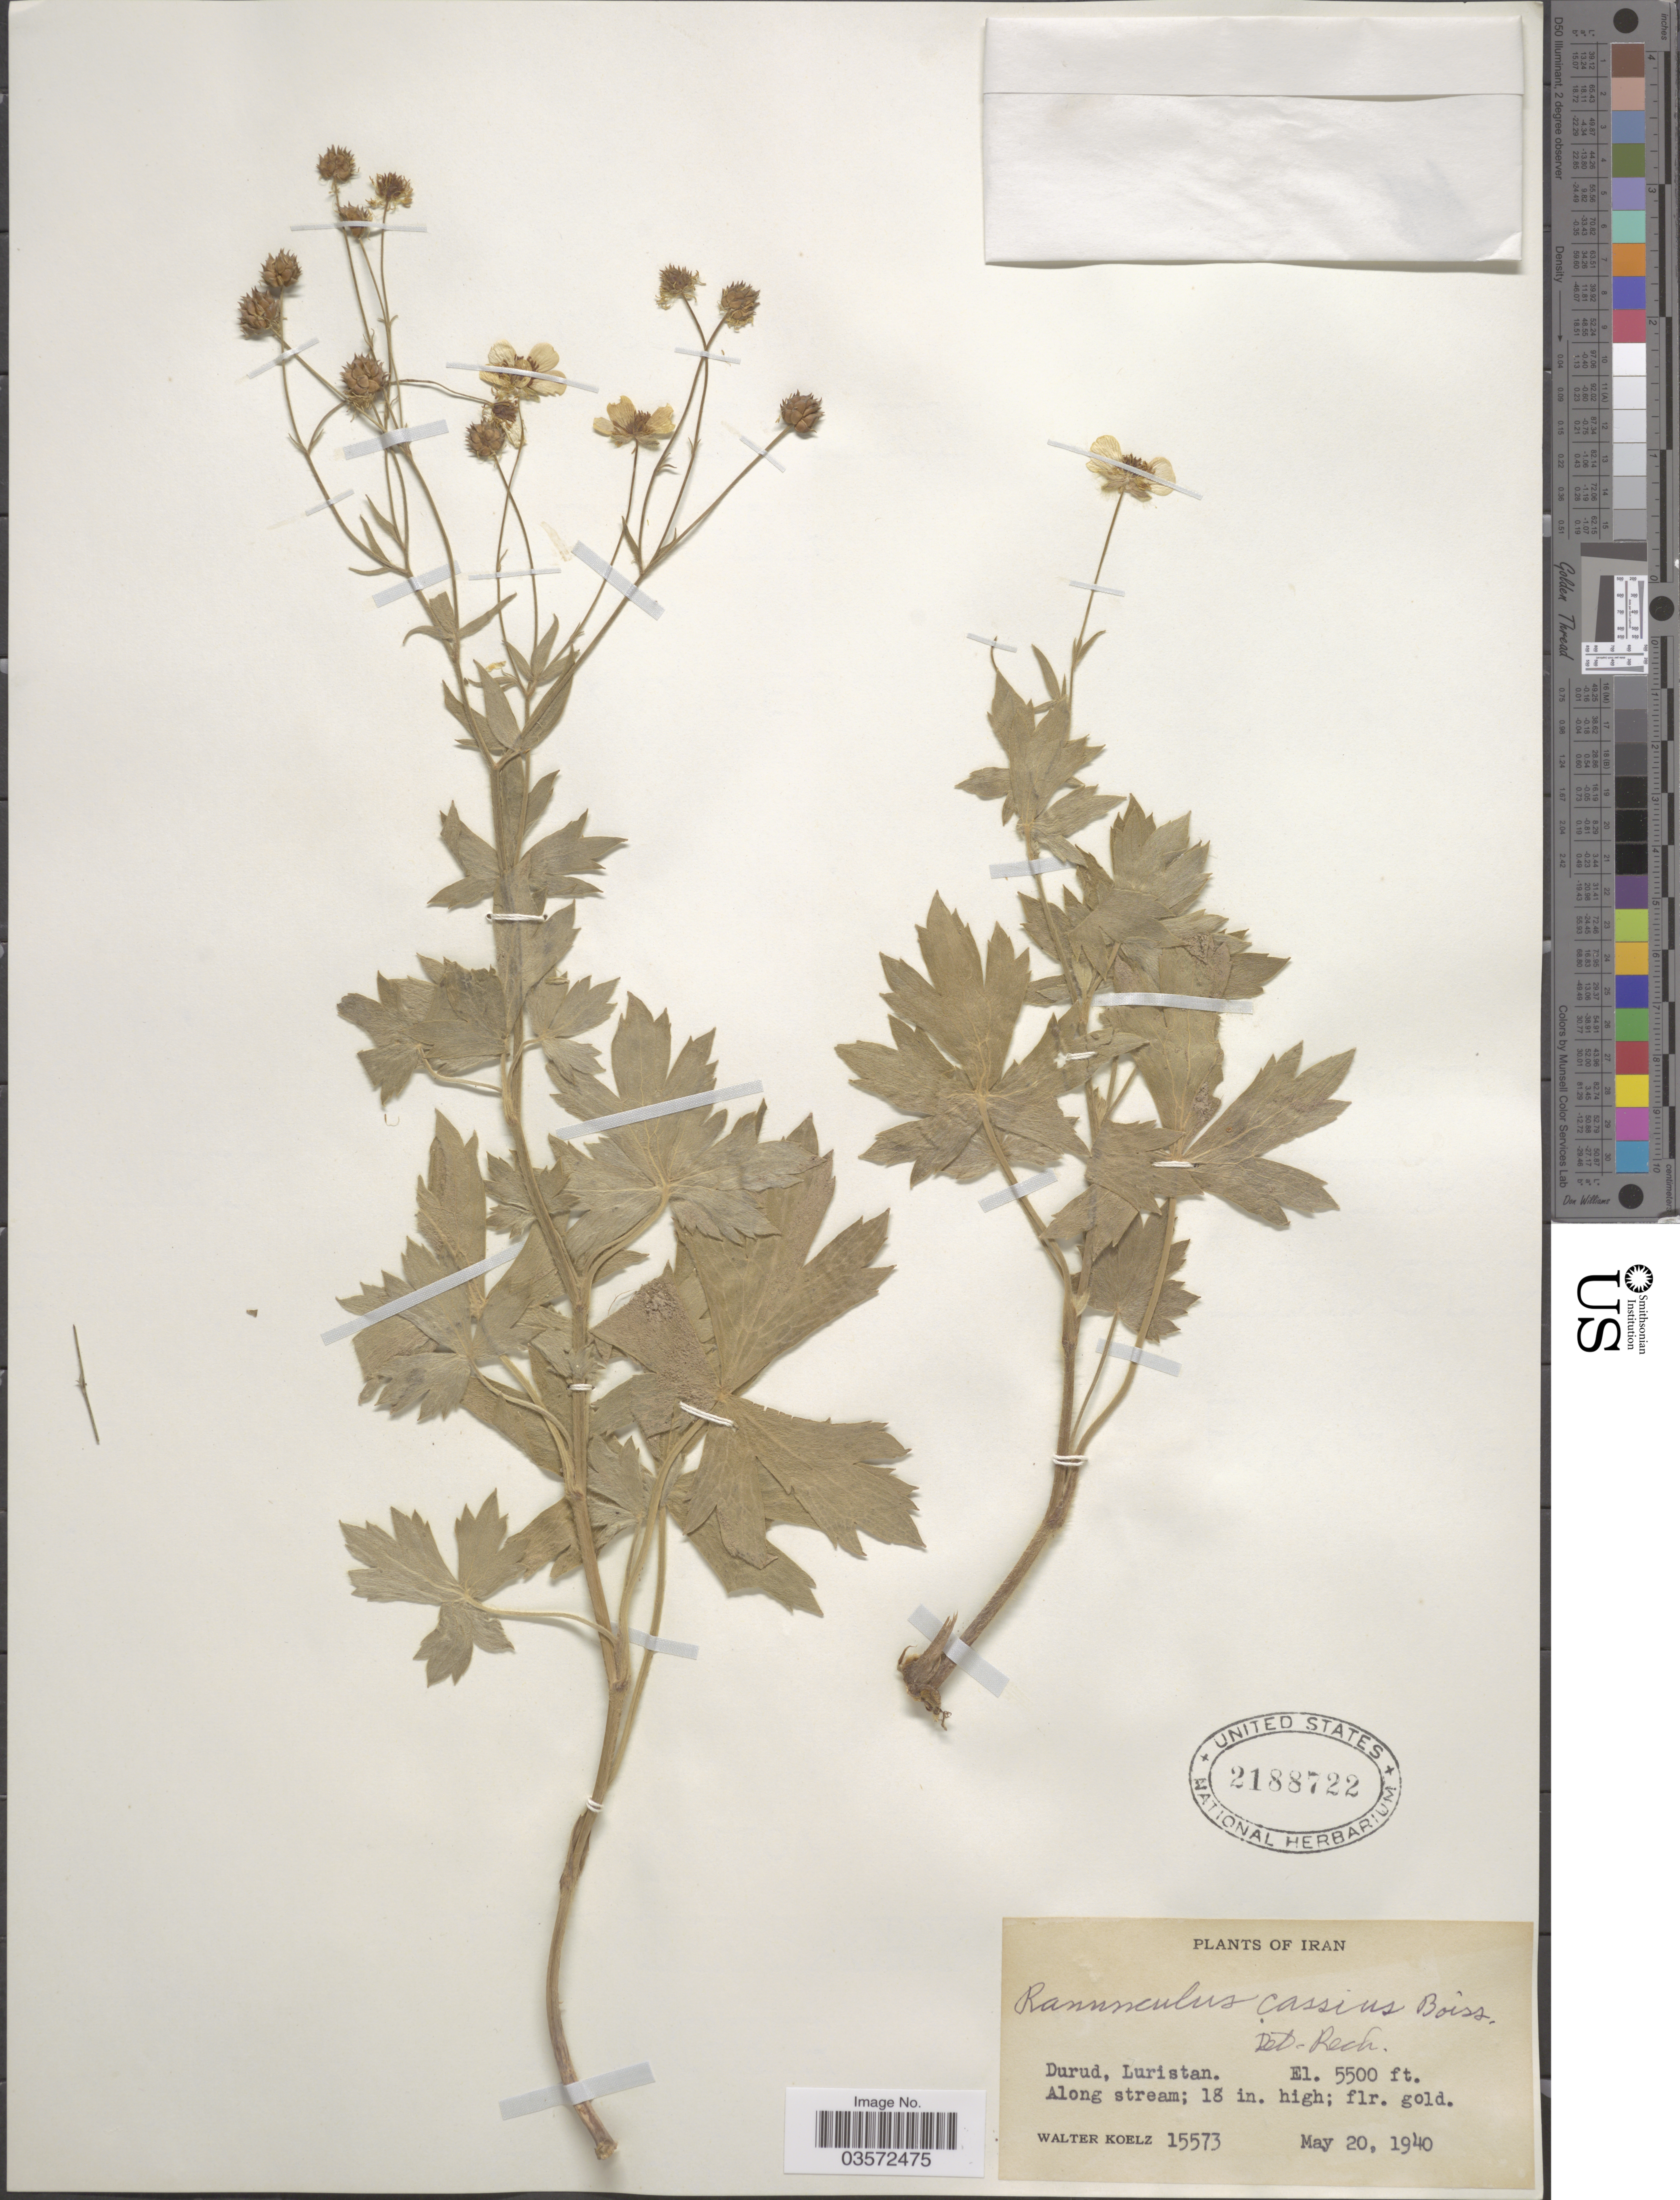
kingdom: Plantae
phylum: Tracheophyta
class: Magnoliopsida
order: Ranunculales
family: Ranunculaceae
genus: Ranunculus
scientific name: Ranunculus cassius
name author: Boiss.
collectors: W. N. Koelz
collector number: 15573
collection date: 1940-05-20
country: Iran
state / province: Lorestan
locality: Durud, Luristan.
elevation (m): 1676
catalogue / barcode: US 2188722